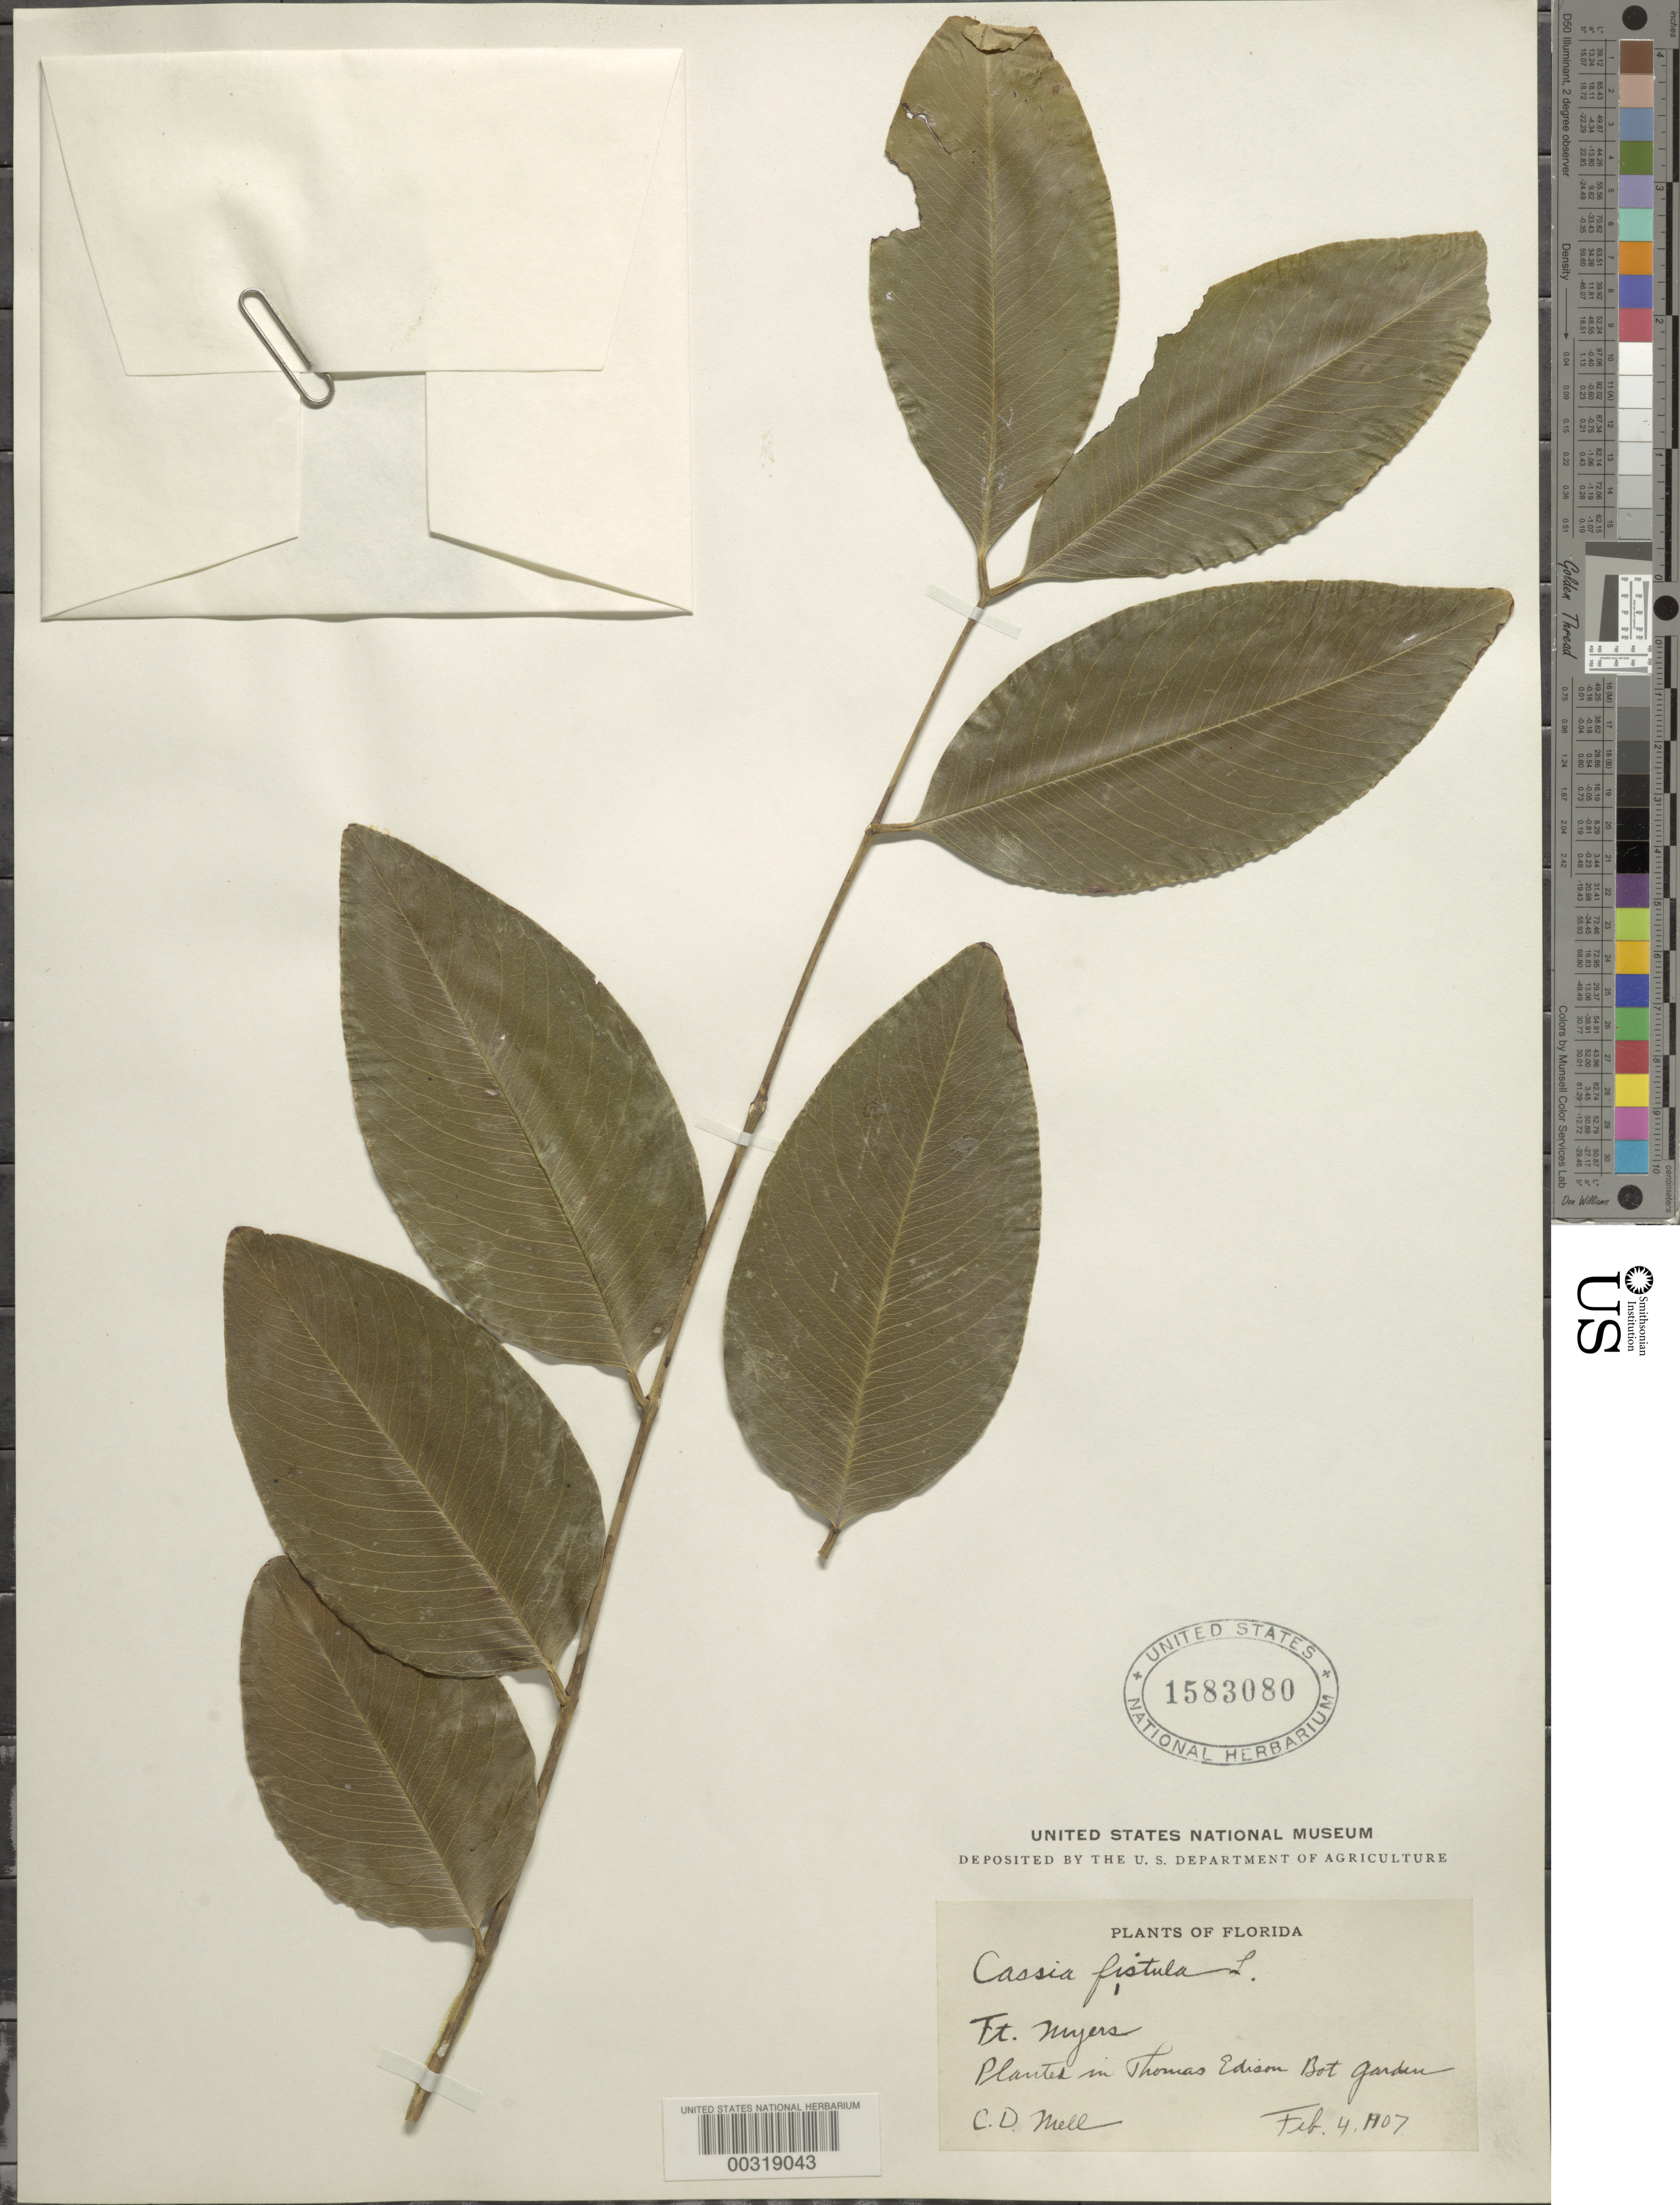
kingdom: Plantae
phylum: Tracheophyta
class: Magnoliopsida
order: Fabales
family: Fabaceae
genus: Cassia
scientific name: Cassia fistula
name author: L.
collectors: J. N. Rose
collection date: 1969-09-27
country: United States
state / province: Florida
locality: Coconut Grove, former home of David Fairchild, the Kampong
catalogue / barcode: US 1583080